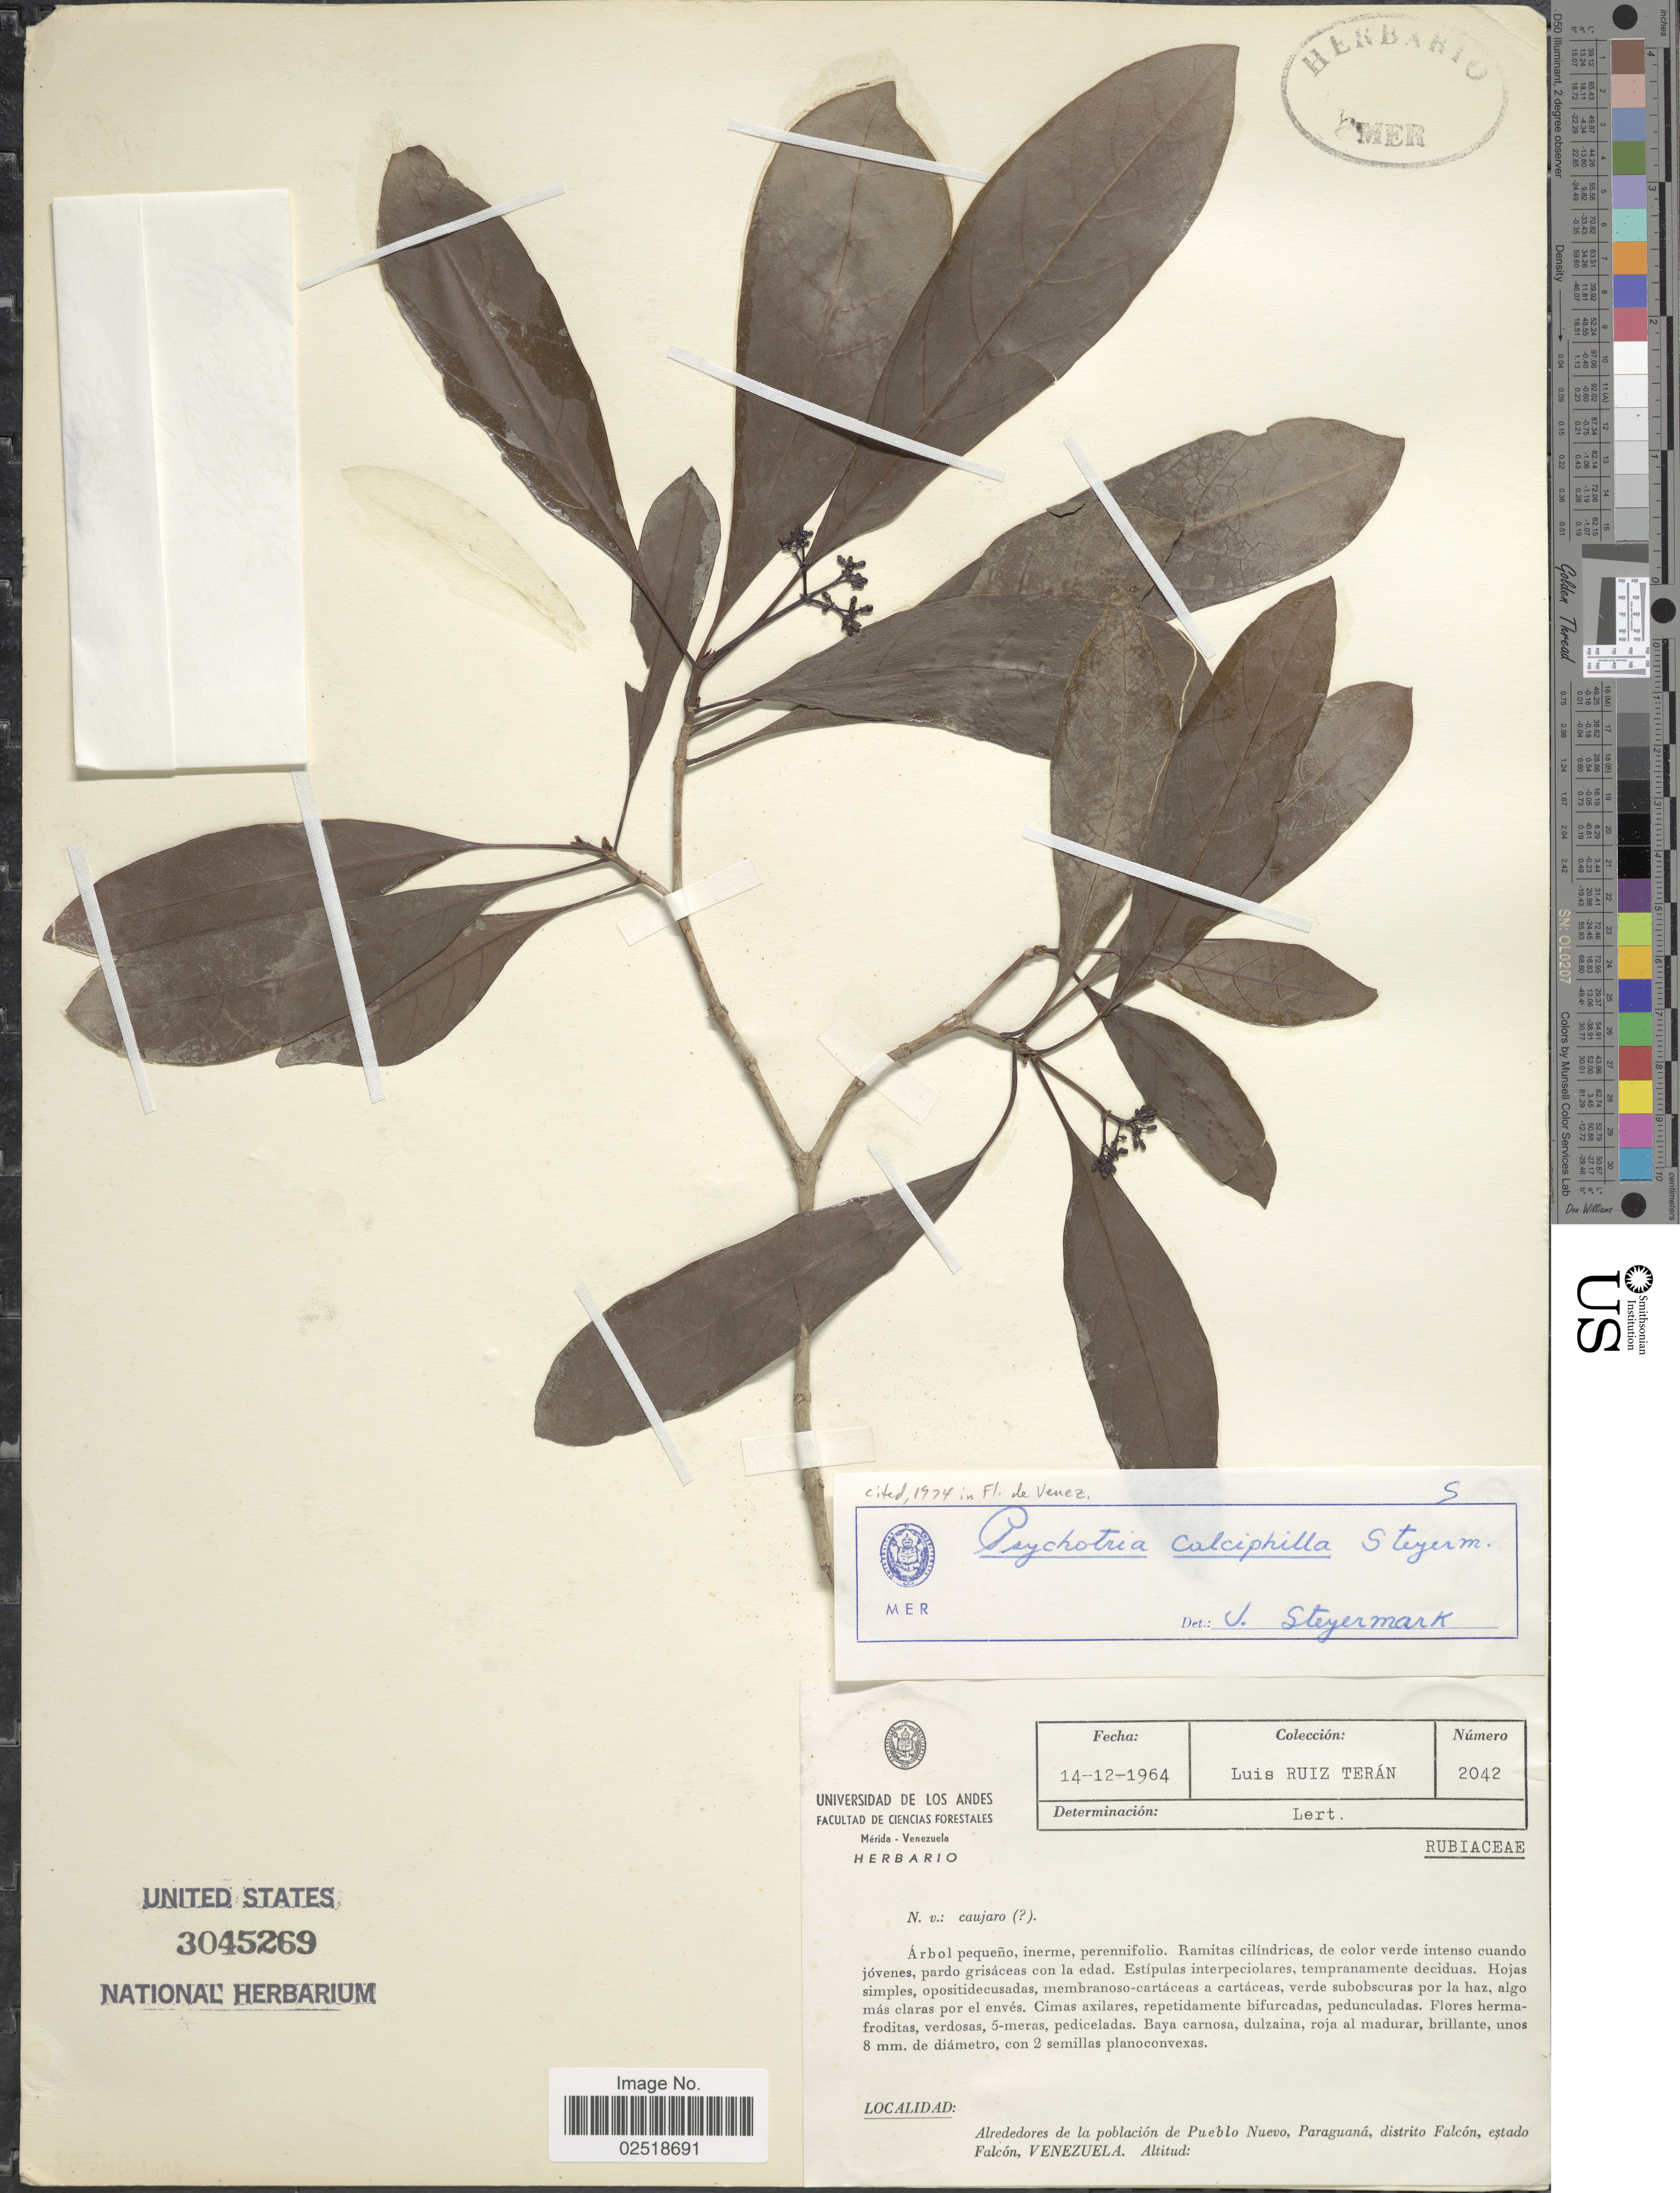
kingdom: Plantae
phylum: Tracheophyta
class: Magnoliopsida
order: Gentianales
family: Rubiaceae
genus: Psychotria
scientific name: Psychotria calciphila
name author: Steyerm.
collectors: L. Teran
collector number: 2042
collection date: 1964-12-14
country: Venezuela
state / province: Falcón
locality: Alrededores de la población de Pueblo Nuevo, Paraguanó, distrito Falcón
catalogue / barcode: US 3045269